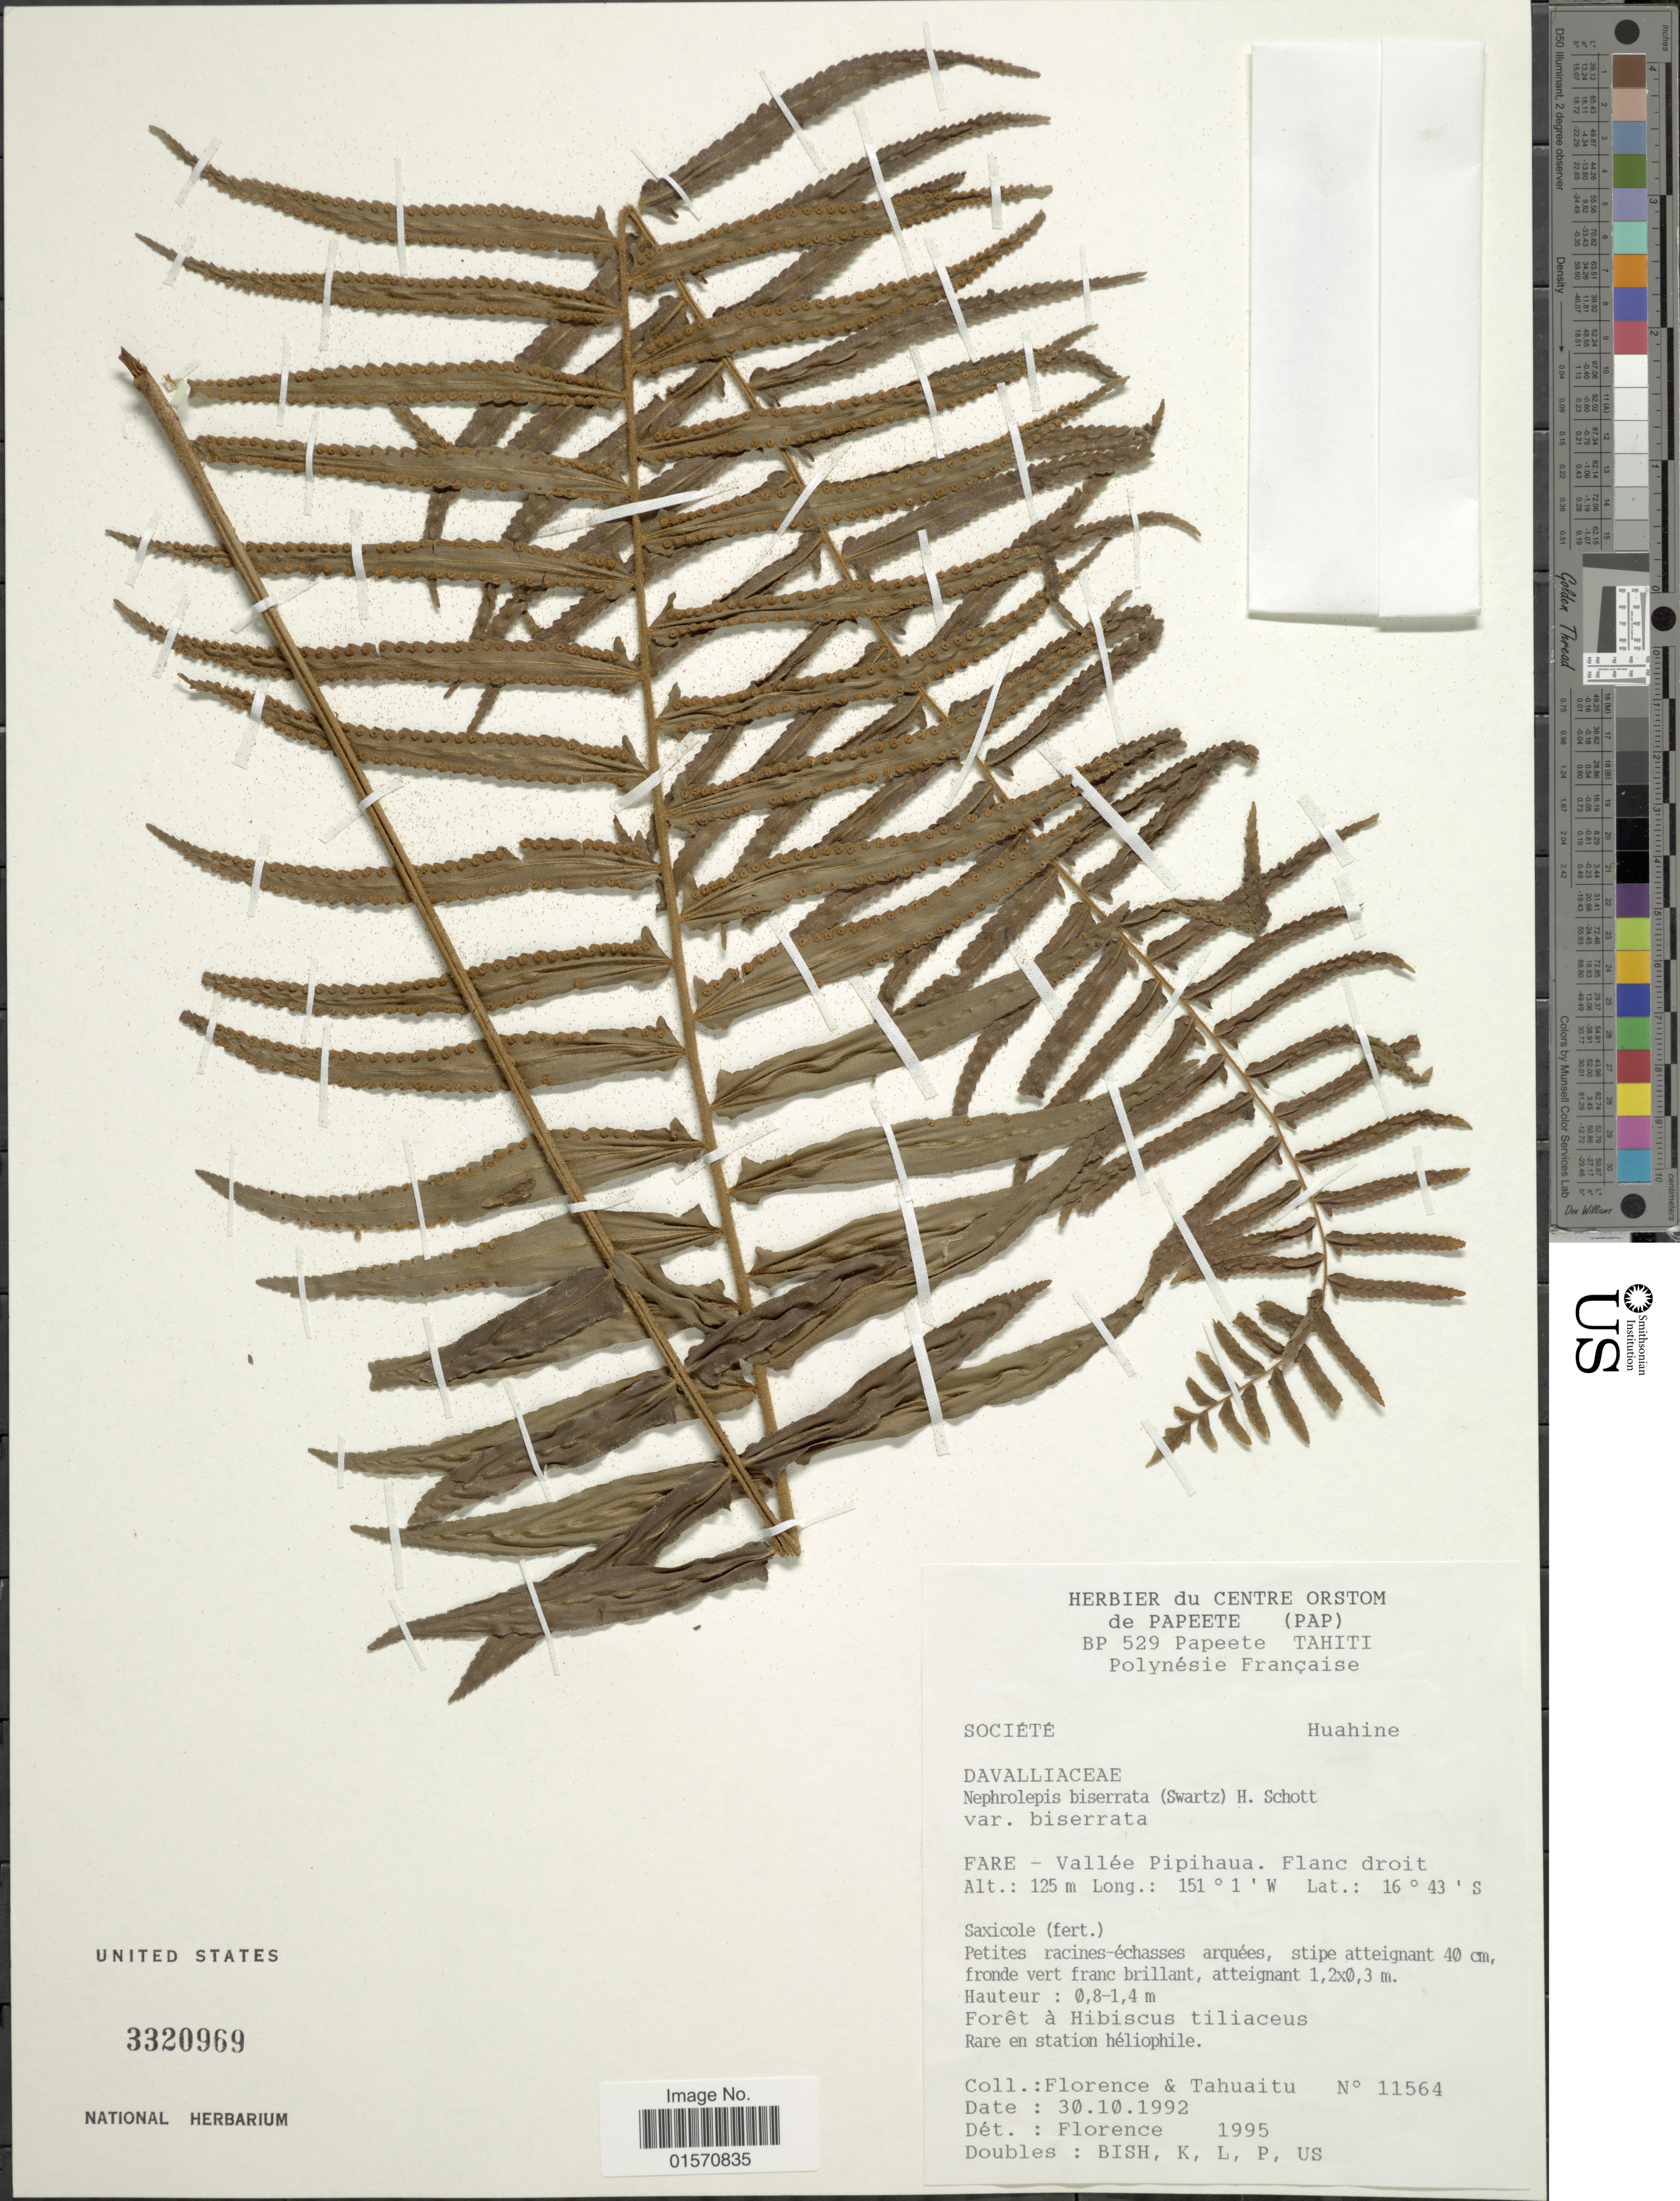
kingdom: Plantae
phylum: Tracheophyta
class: Polypodiopsida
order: Polypodiales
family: Nephrolepidaceae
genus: Nephrolepis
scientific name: Nephrolepis biserrata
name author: (Sw.) Schott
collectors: -. Florence & -. Tahuaitu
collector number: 11564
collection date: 1992-10-30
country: French Polynesia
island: Huahine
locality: Societe. Huahine. Fare - Vallée Pipihaua. Flanc droit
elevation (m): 125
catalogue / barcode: US 3320969